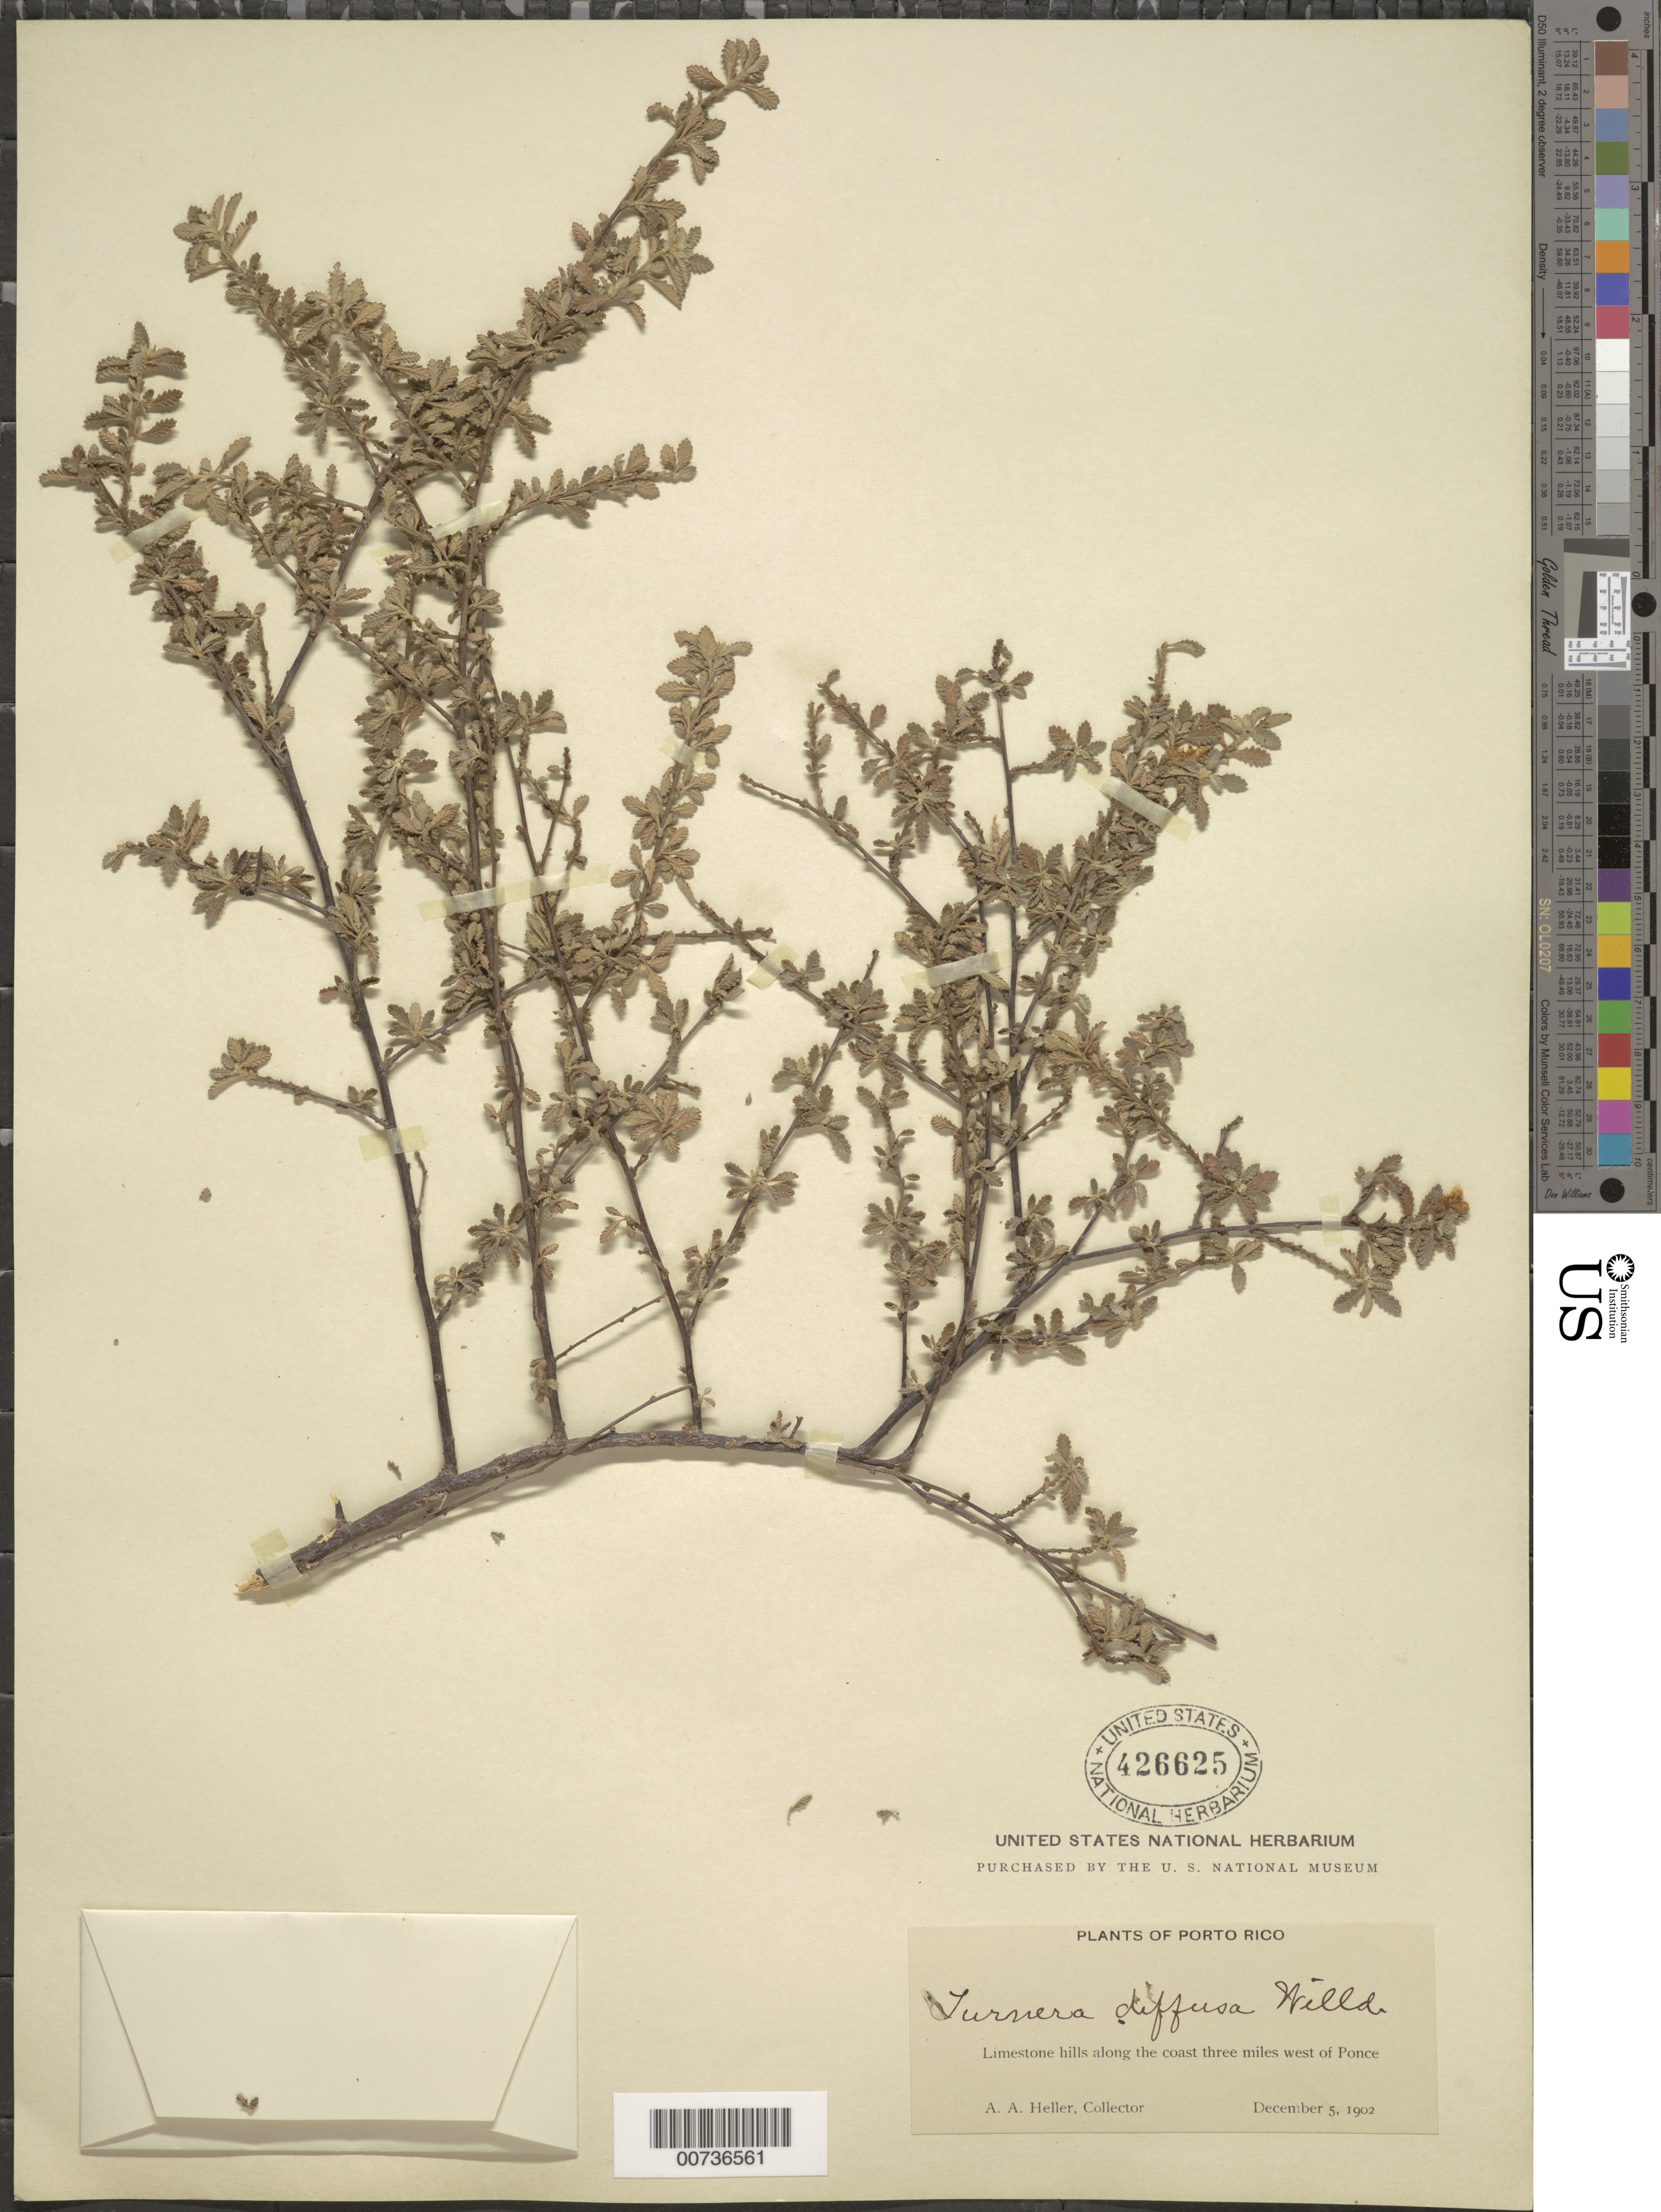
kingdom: Plantae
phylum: Tracheophyta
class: Magnoliopsida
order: Malpighiales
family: Turneraceae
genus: Turnera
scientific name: Turnera diffusa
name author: Willd. ex Schult.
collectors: A. A. Heller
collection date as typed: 05 Dec 1902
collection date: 1902-12-05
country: Puerto Rico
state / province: Ponce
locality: Along the coast three miles of Ponce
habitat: Limestone hills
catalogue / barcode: US 426625